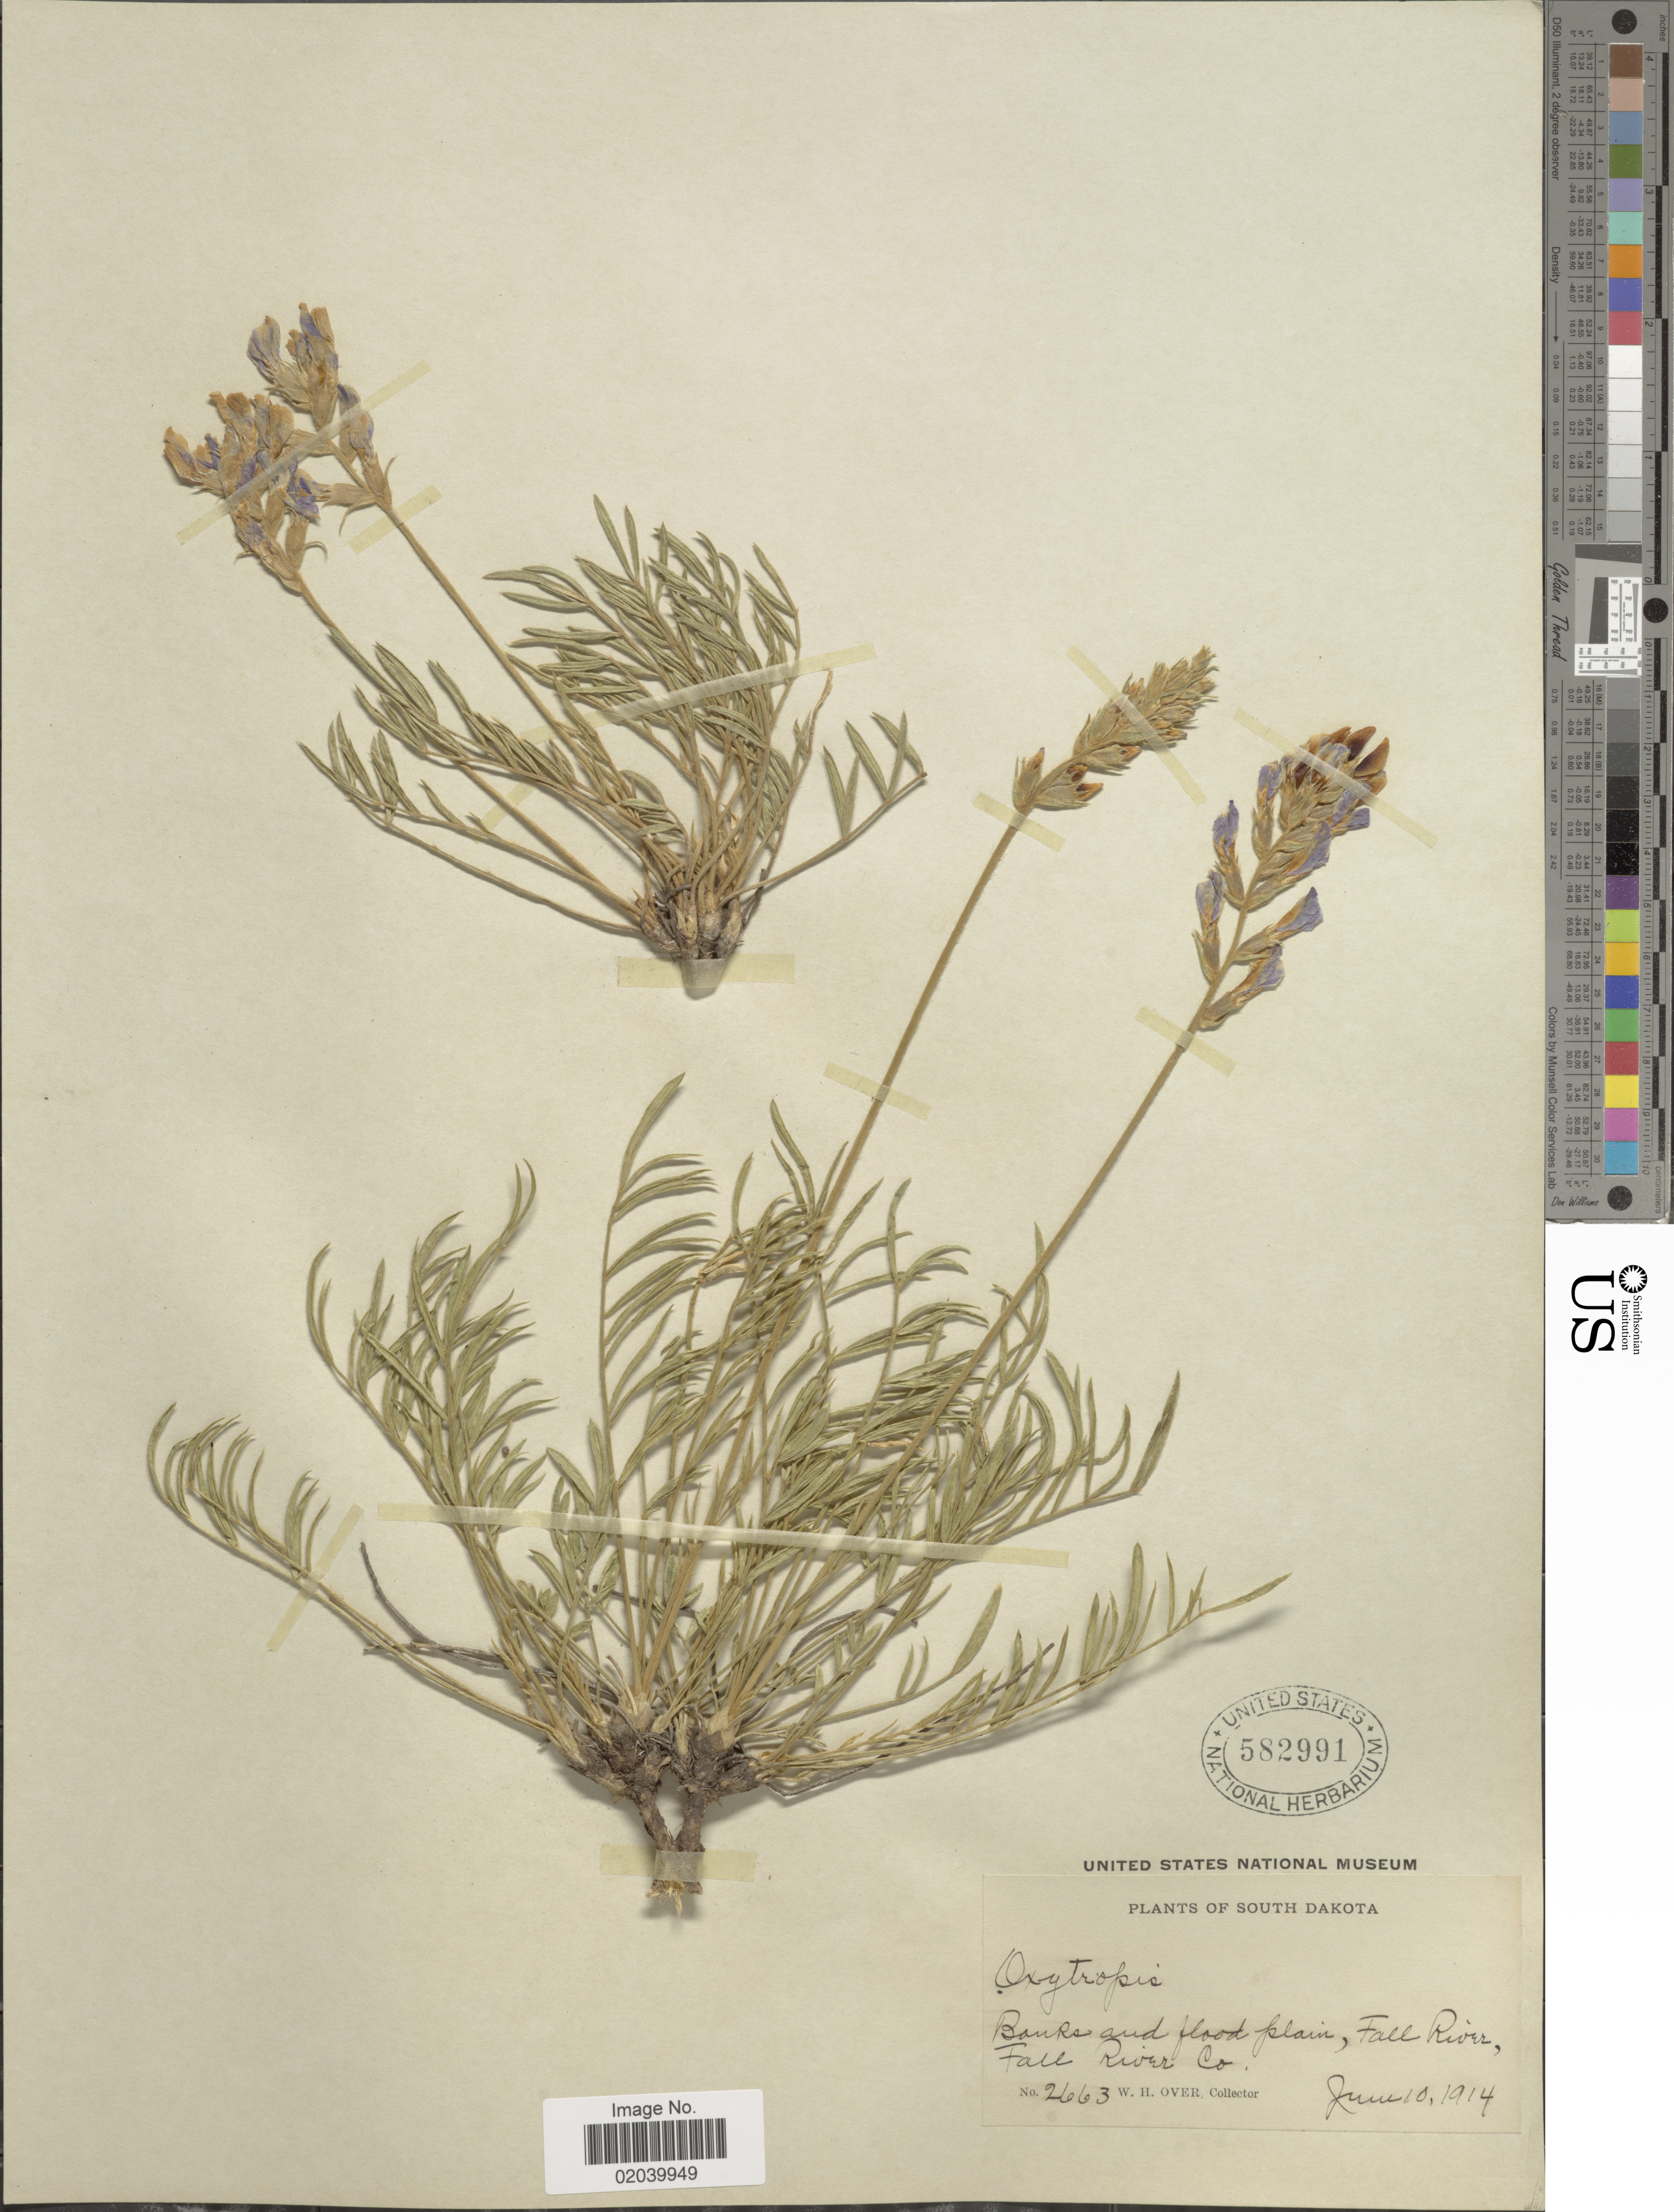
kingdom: Plantae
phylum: Tracheophyta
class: Magnoliopsida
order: Fabales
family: Fabaceae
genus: Oxytropis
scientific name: Oxytropis lambertii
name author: Pursh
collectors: W. Over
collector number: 2663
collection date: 1914-06-10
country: United States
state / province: South Dakota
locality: Fall River, Fall River Co.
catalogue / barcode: US 582991